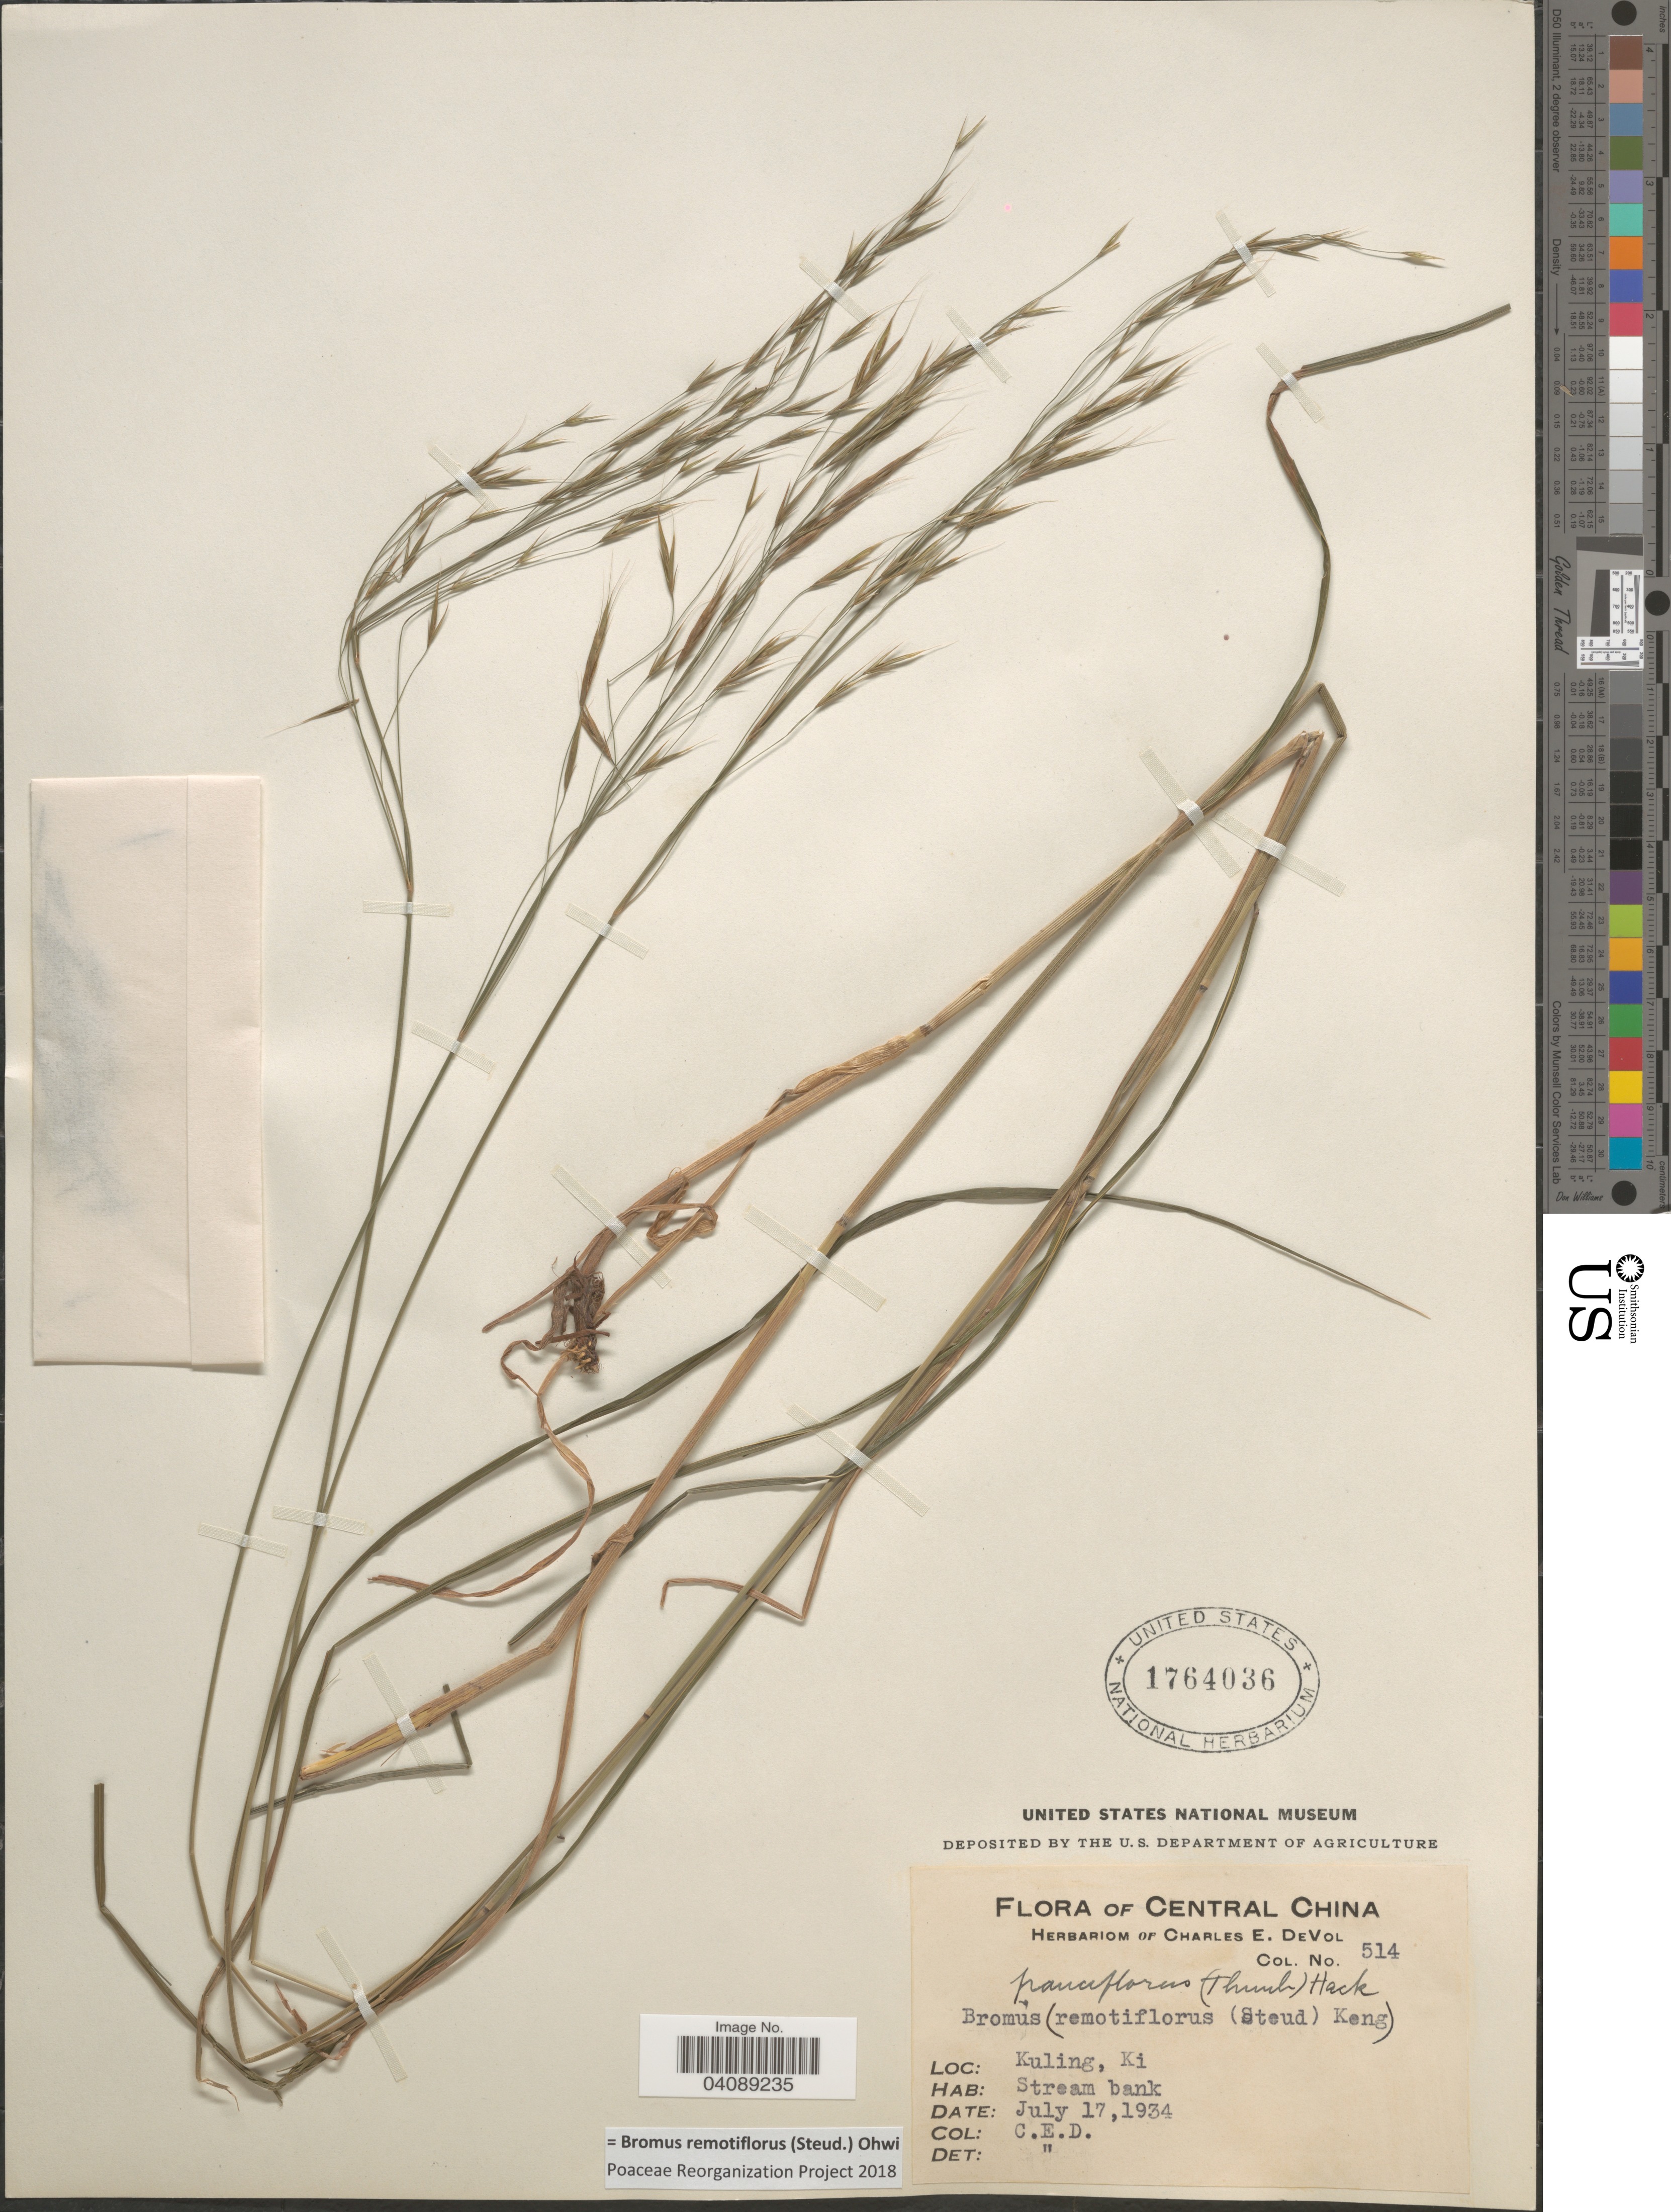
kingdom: Plantae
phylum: Tracheophyta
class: Liliopsida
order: Poales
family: Poaceae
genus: Bromus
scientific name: Bromus remotiflorus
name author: (Steud.) Ohwi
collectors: C. E. De Vol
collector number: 514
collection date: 1934-07-17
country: China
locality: Central China. Kuling, Ki.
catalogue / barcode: US 1764036